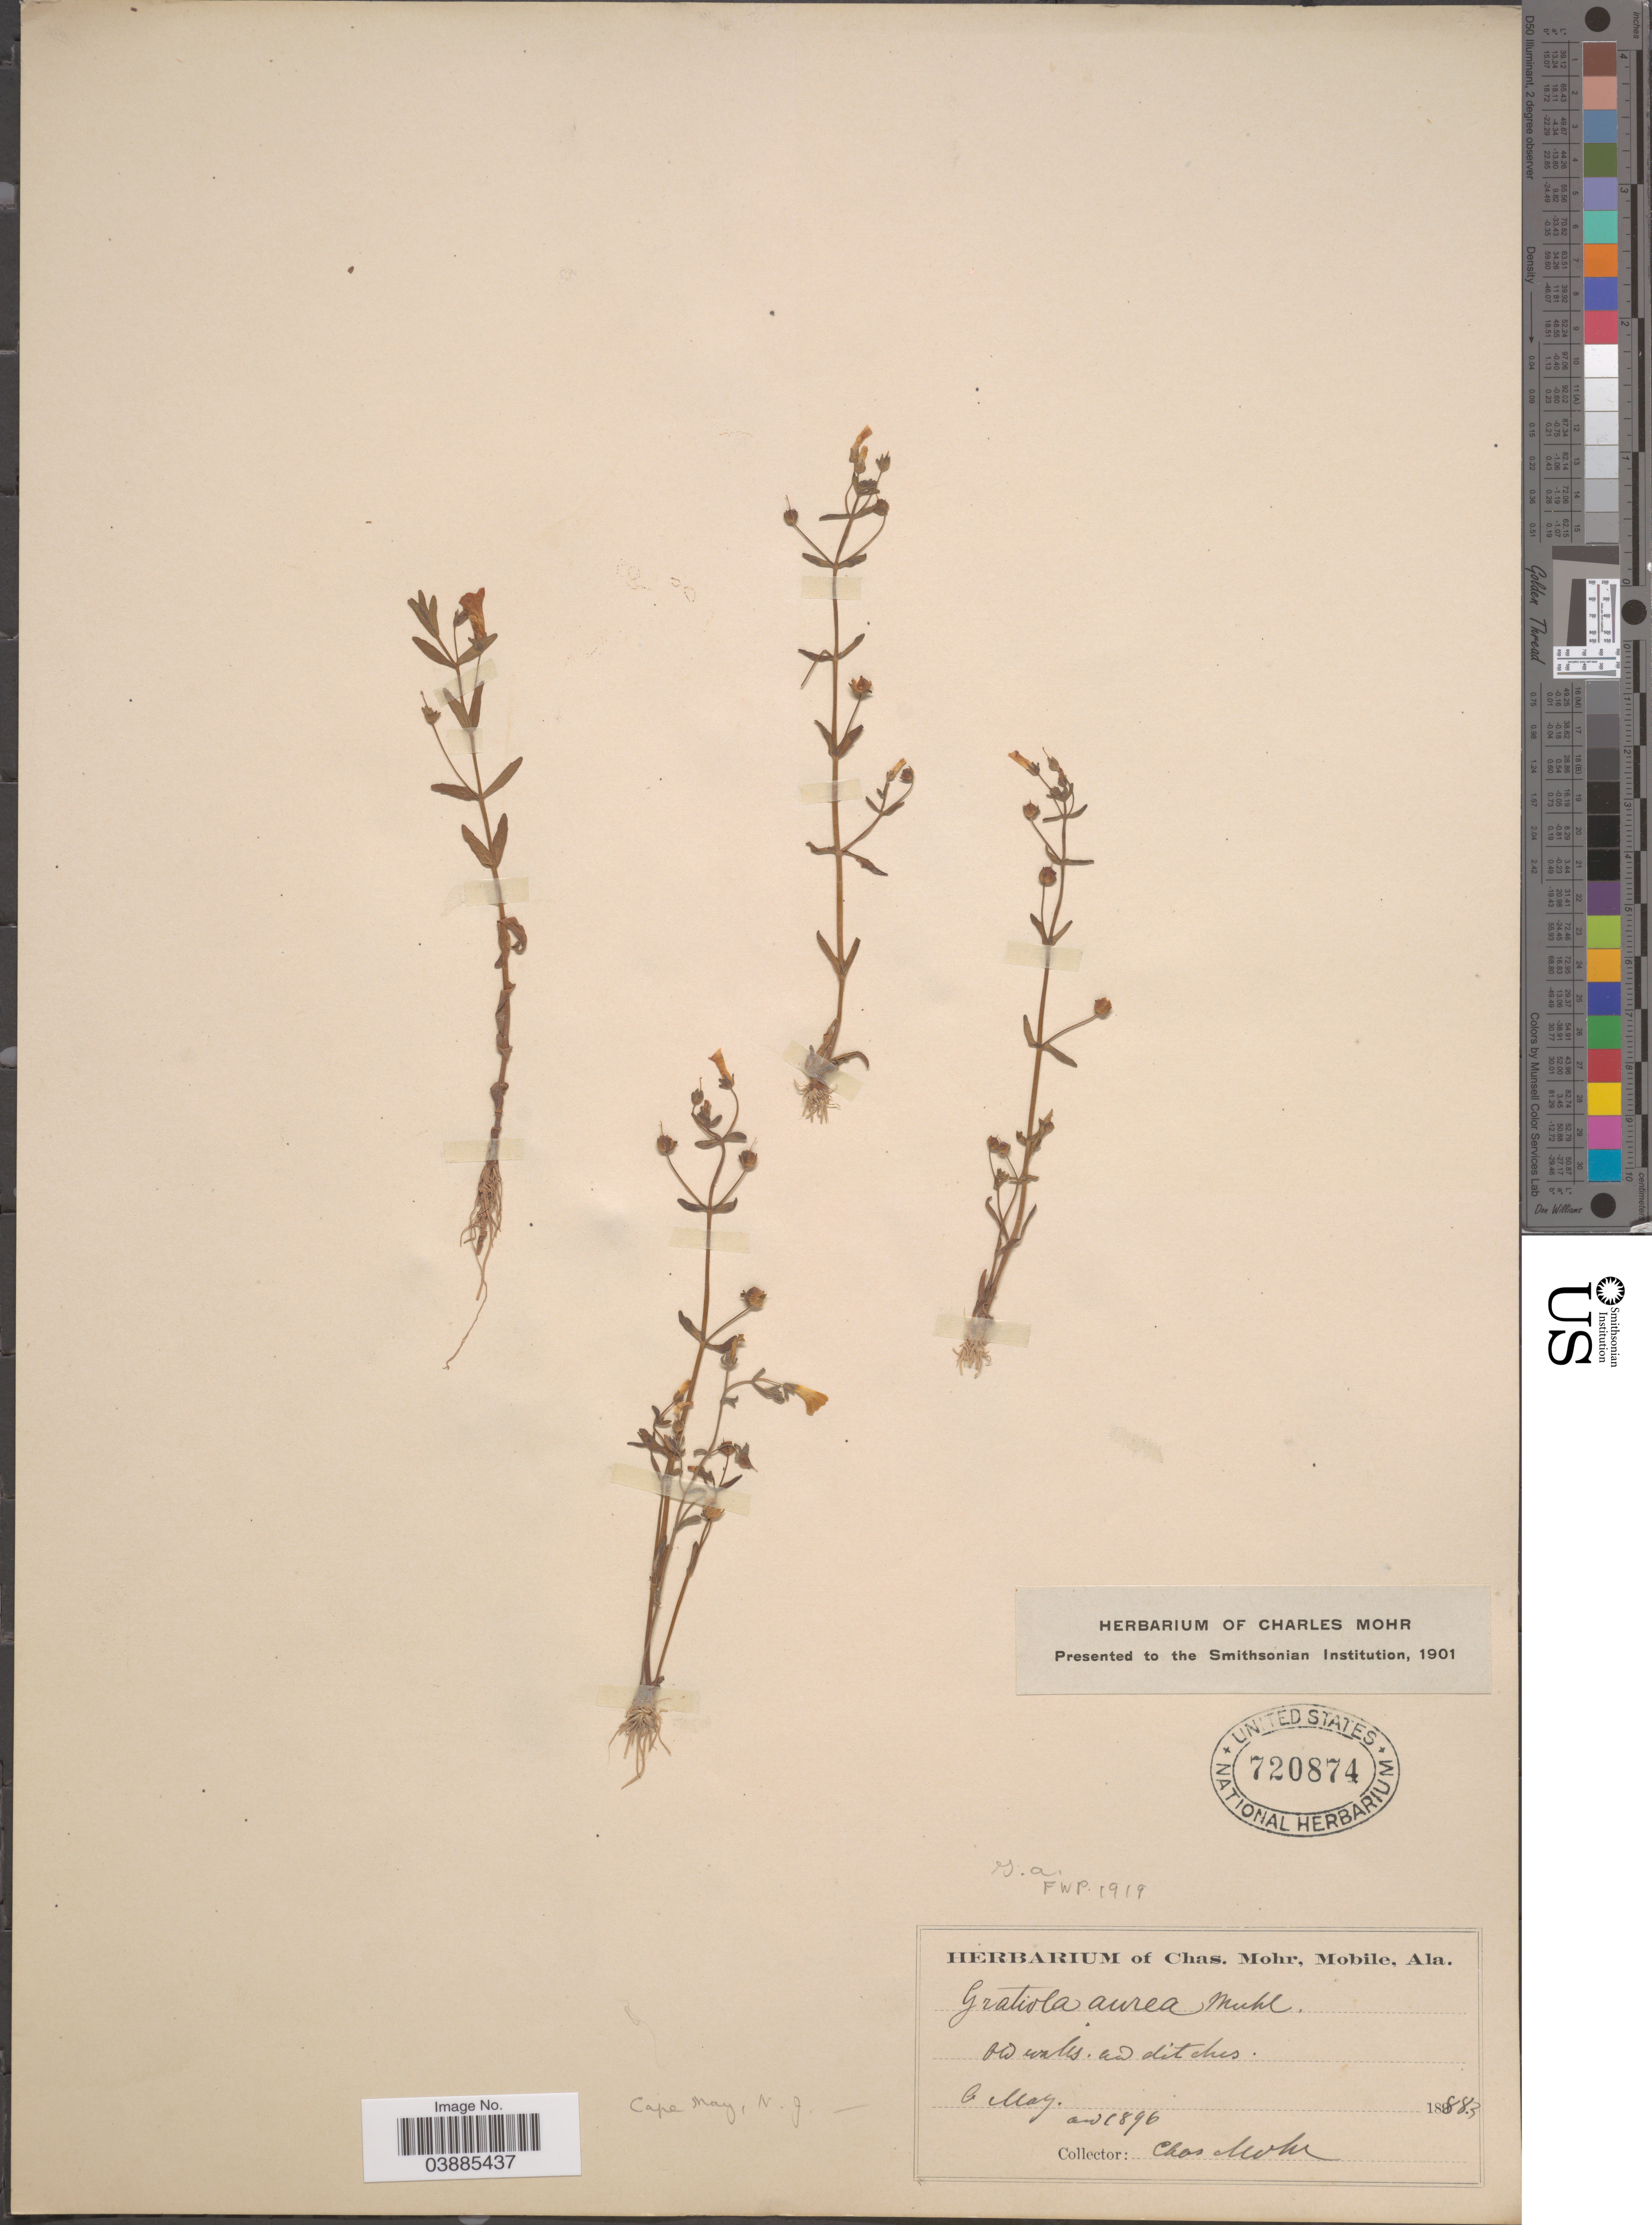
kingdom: Plantae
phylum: Tracheophyta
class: Magnoliopsida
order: Lamiales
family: Plantaginaceae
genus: Gratiola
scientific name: Gratiola aurea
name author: Pursh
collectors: Mohr, C. T. (herbarium)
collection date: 1883/1896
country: United States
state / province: New Jersey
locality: Cape May.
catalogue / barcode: US 720874